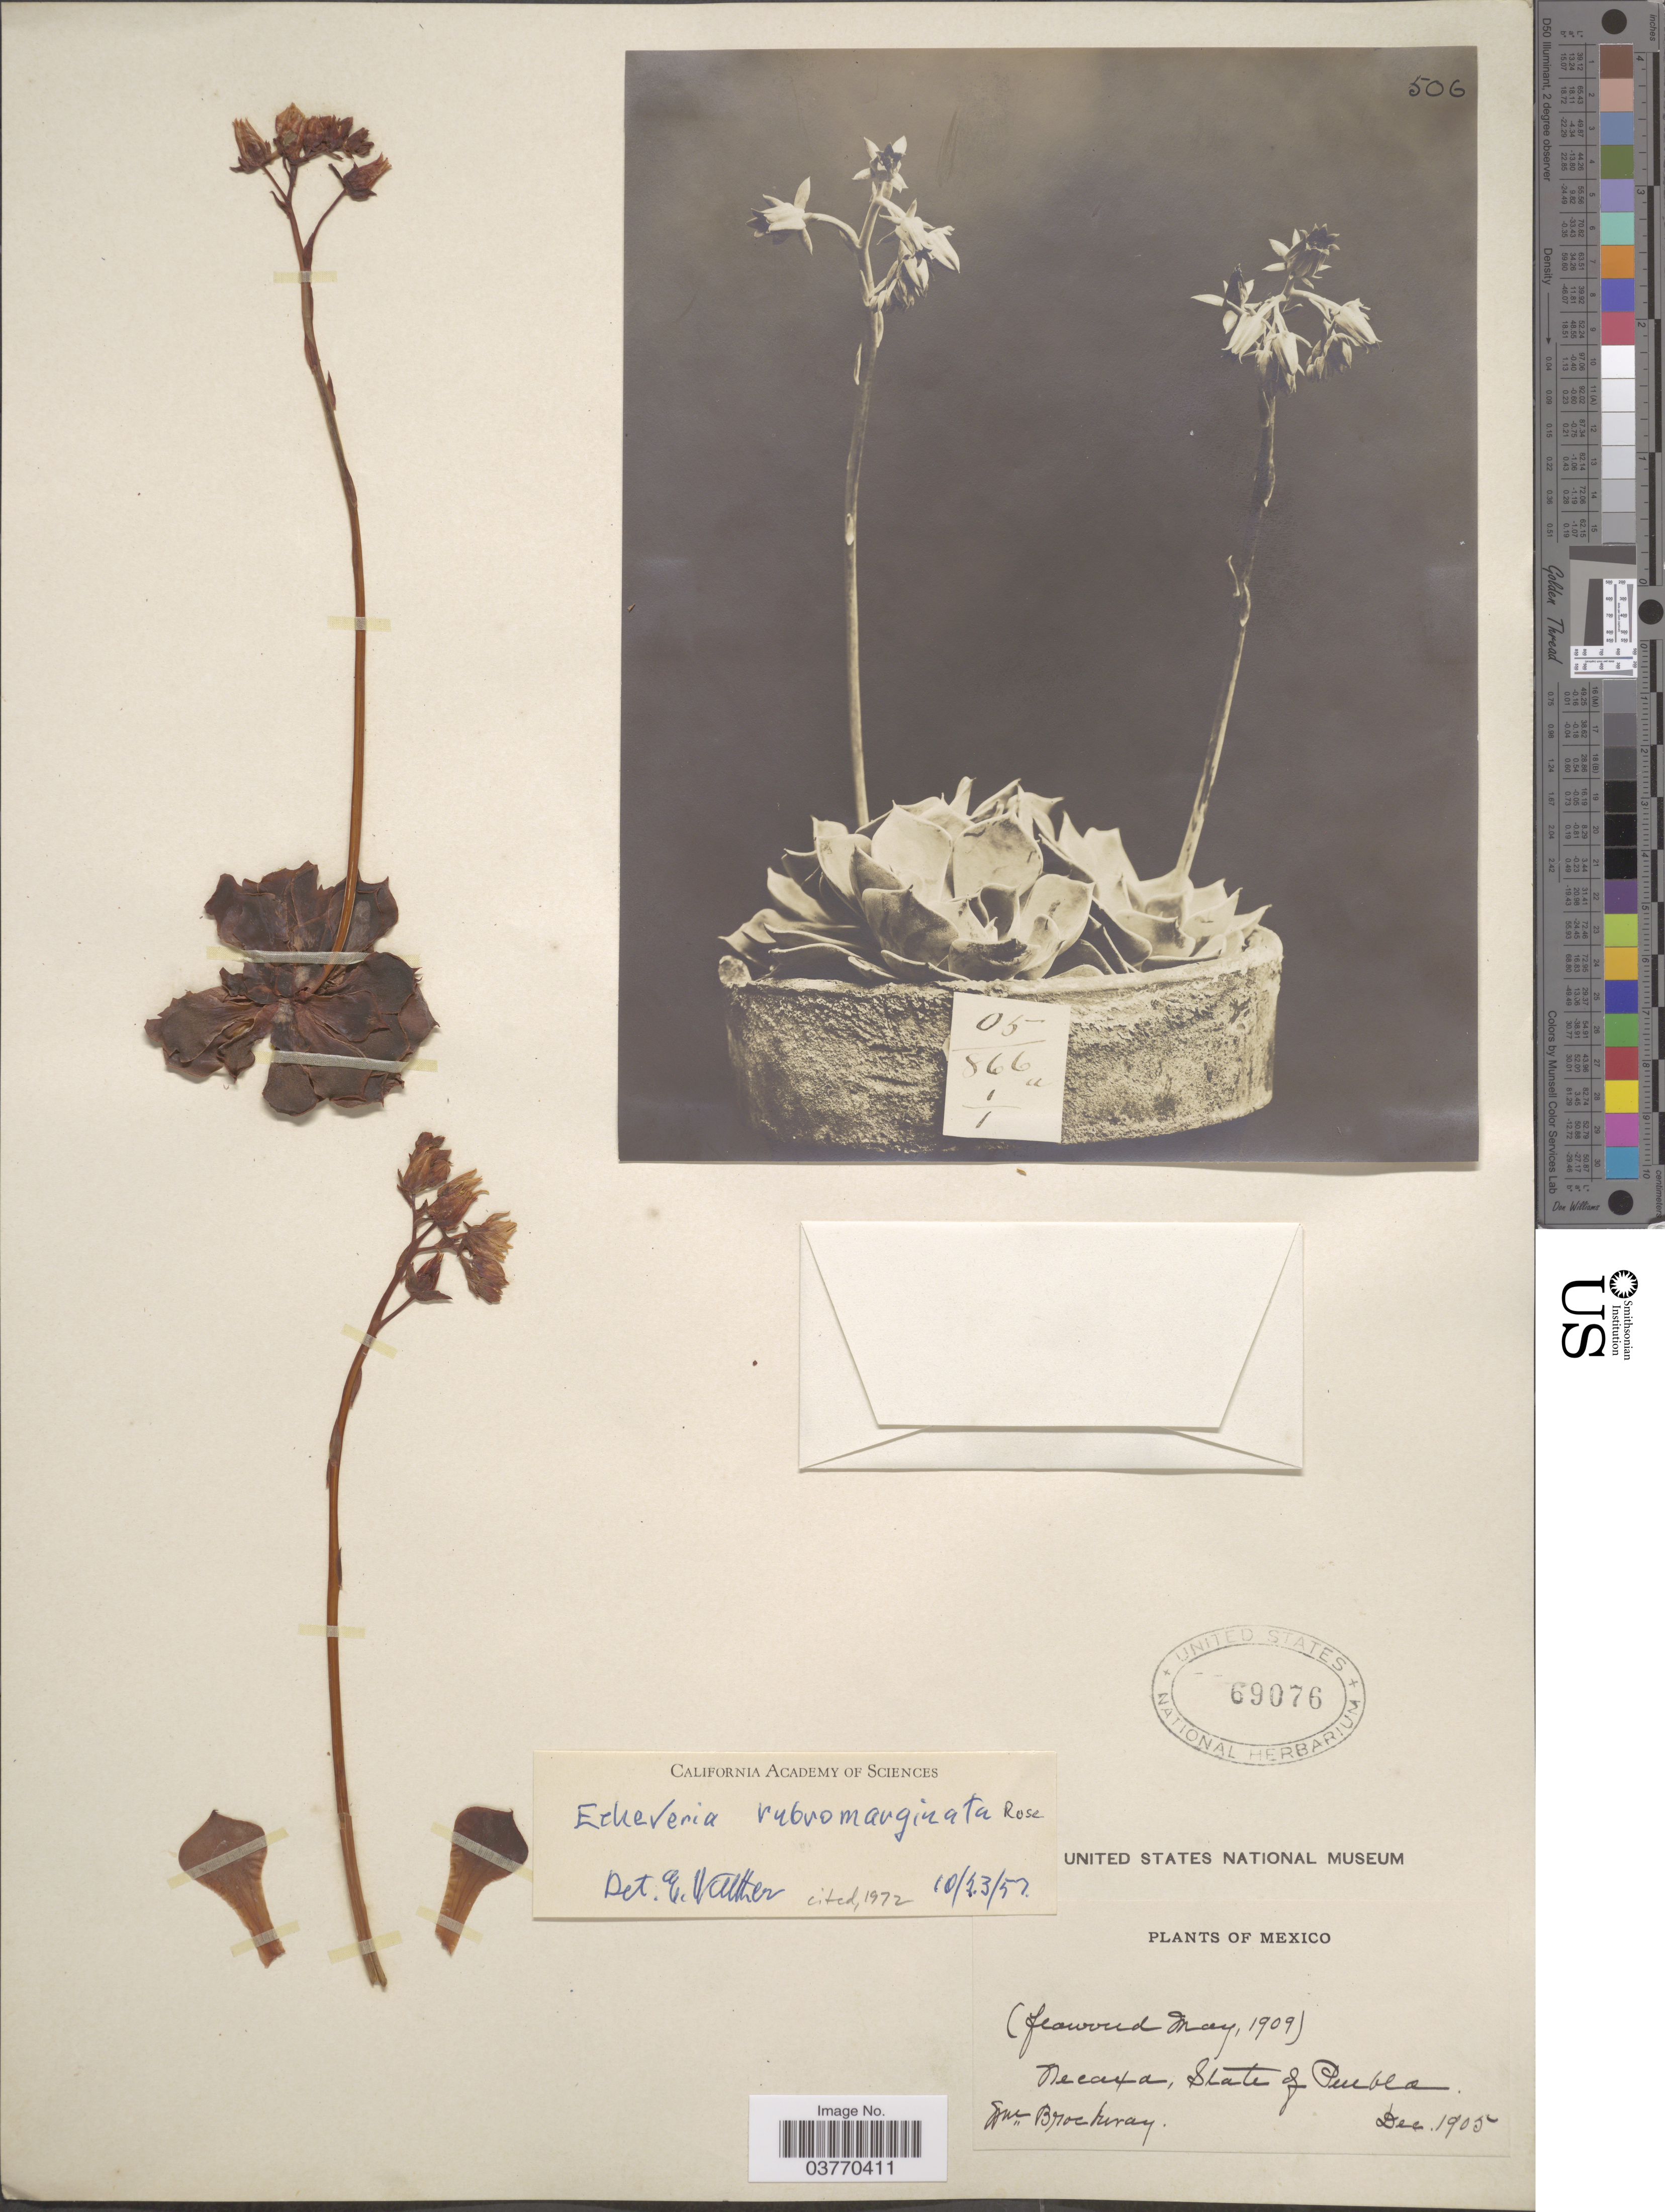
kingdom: Plantae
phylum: Tracheophyta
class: Magnoliopsida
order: Saxifragales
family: Crassulaceae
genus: Echeveria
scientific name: Echeveria rubromarginata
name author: Rose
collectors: W. Brockway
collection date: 1905-12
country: Mexico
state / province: Puebla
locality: Necaxa.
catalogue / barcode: US 69076